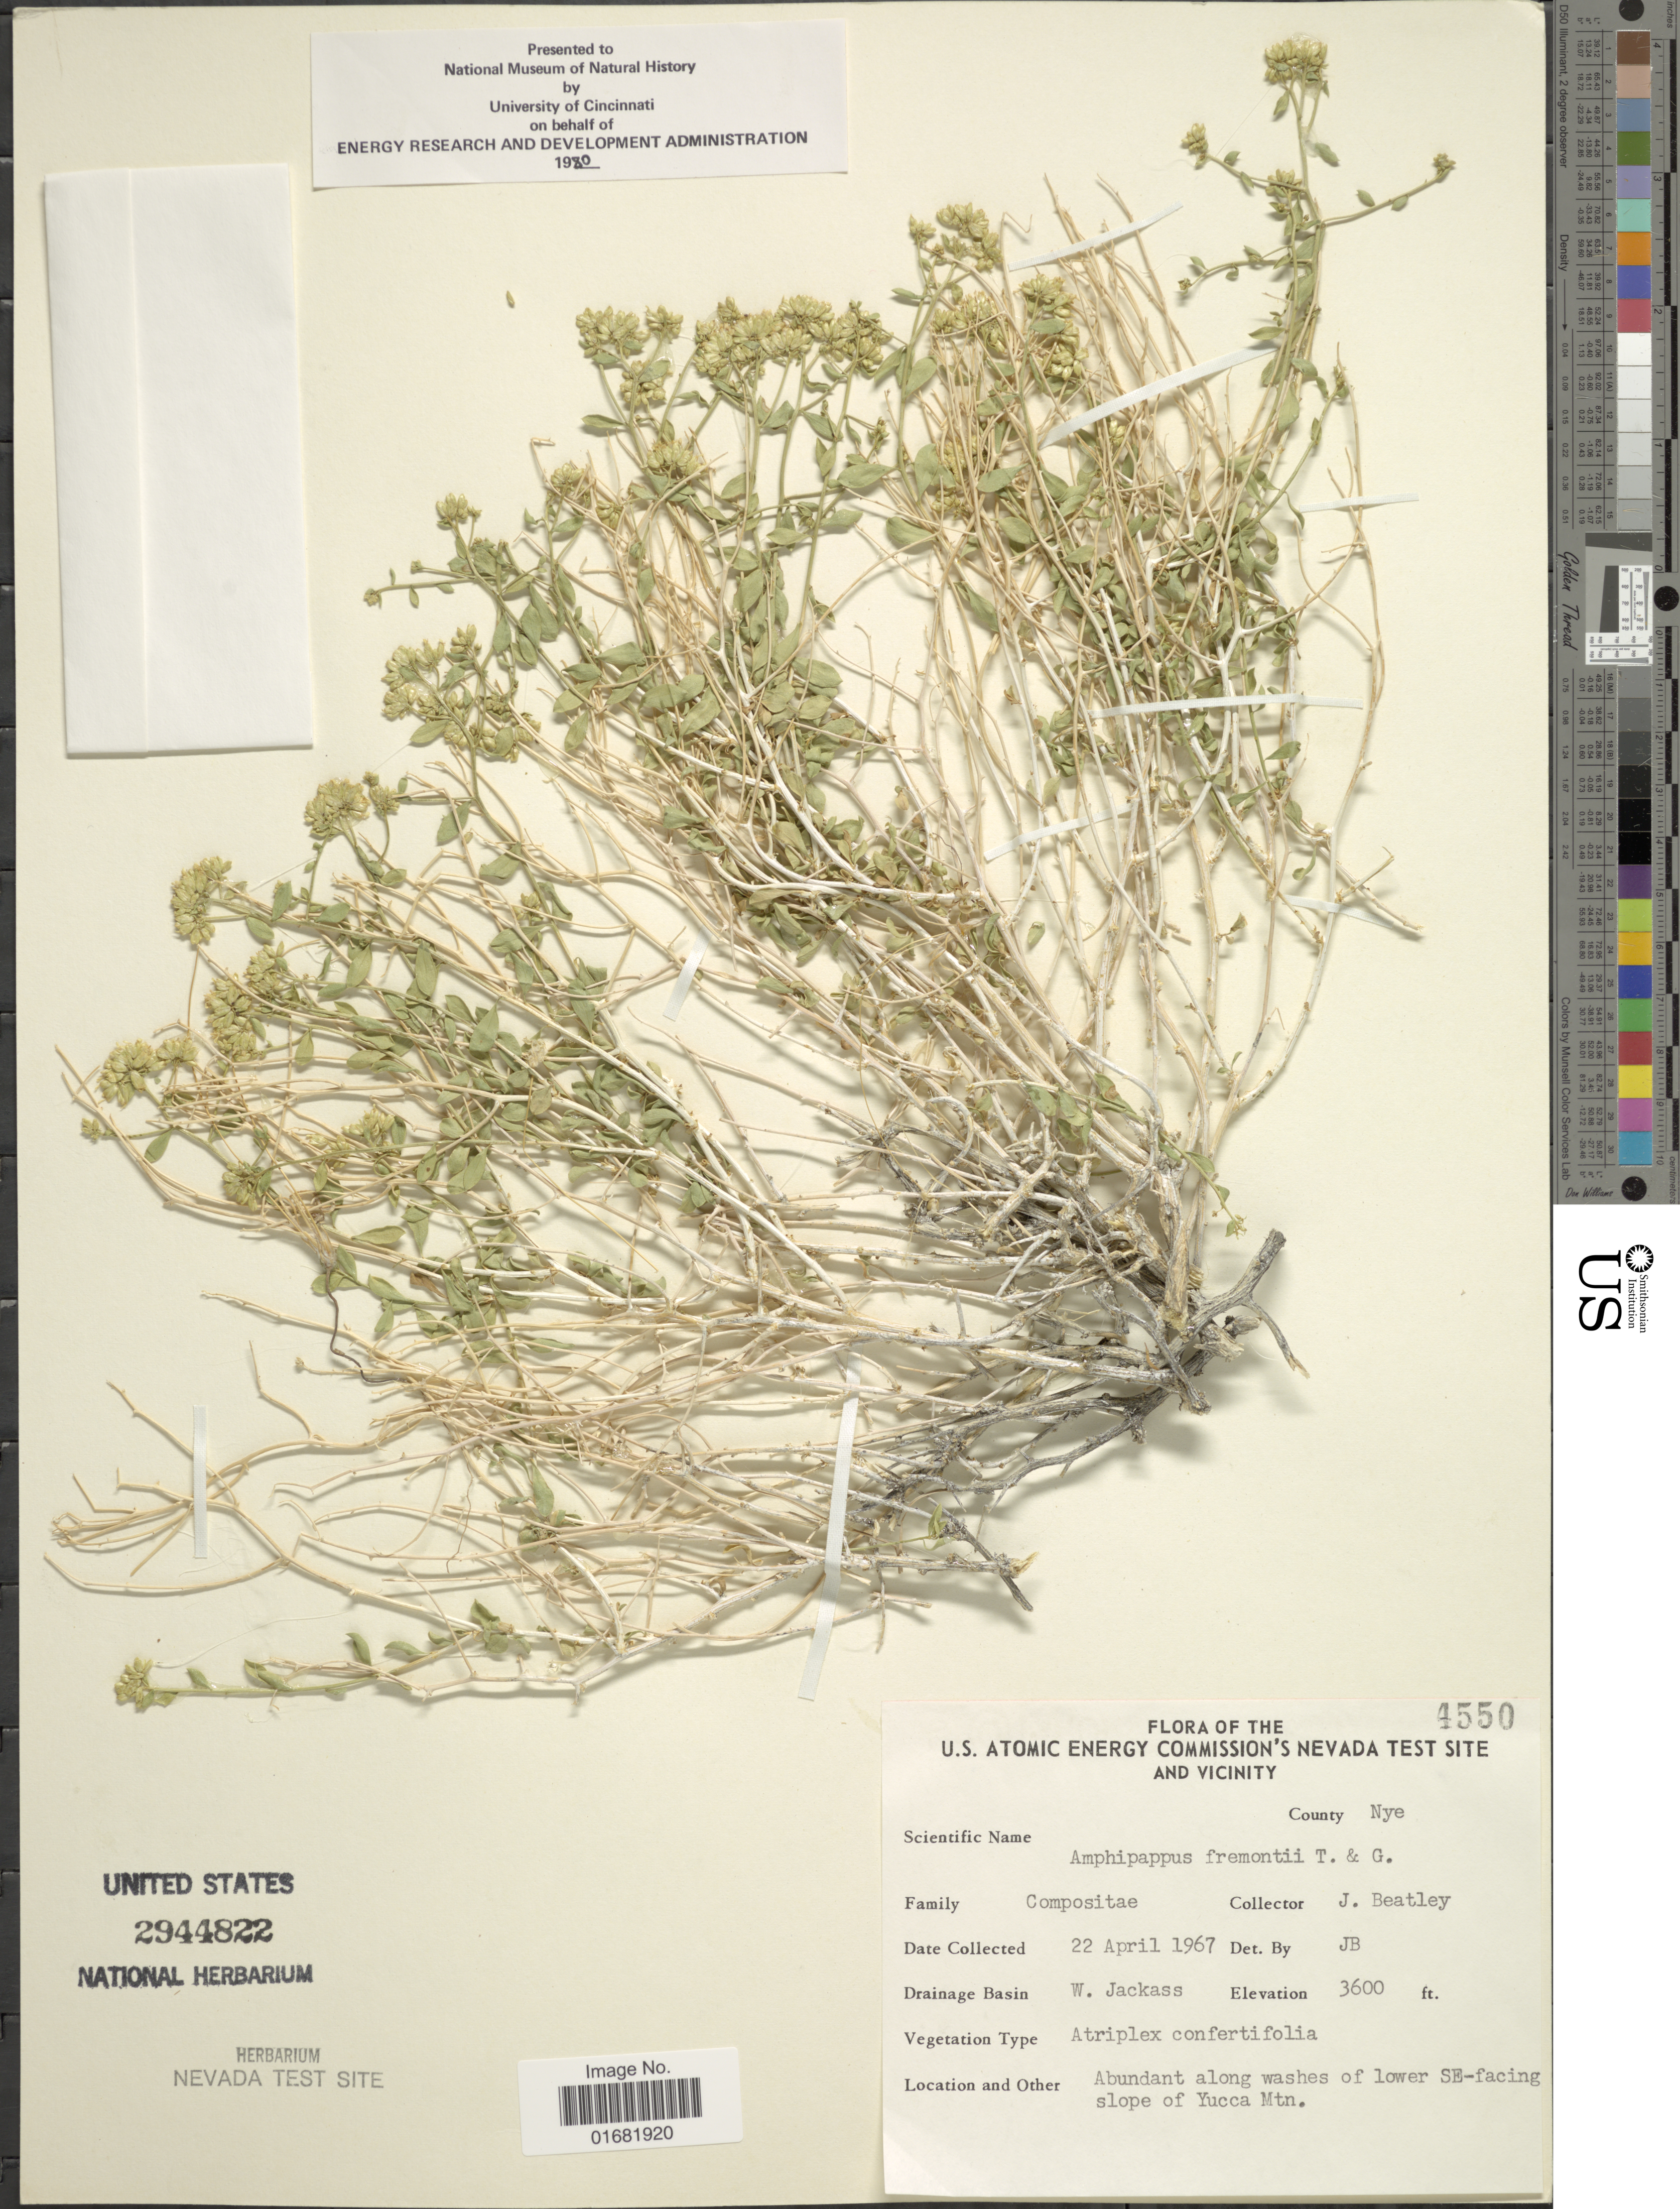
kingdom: Plantae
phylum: Tracheophyta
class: Magnoliopsida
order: Asterales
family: Asteraceae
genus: Amphipappus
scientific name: Amphipappus fremontii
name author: Torr. & A. Gray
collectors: J. C. Beatley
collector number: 4550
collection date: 1967-04-22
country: United States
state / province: Nevada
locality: U.S. Atomic Energy Commission's Nevada Test Site and vicinity. County Nye. Drainage Basin W. Jackass. lower SE-facing slope of Yucca Mtn.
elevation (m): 1097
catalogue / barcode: US 2944822